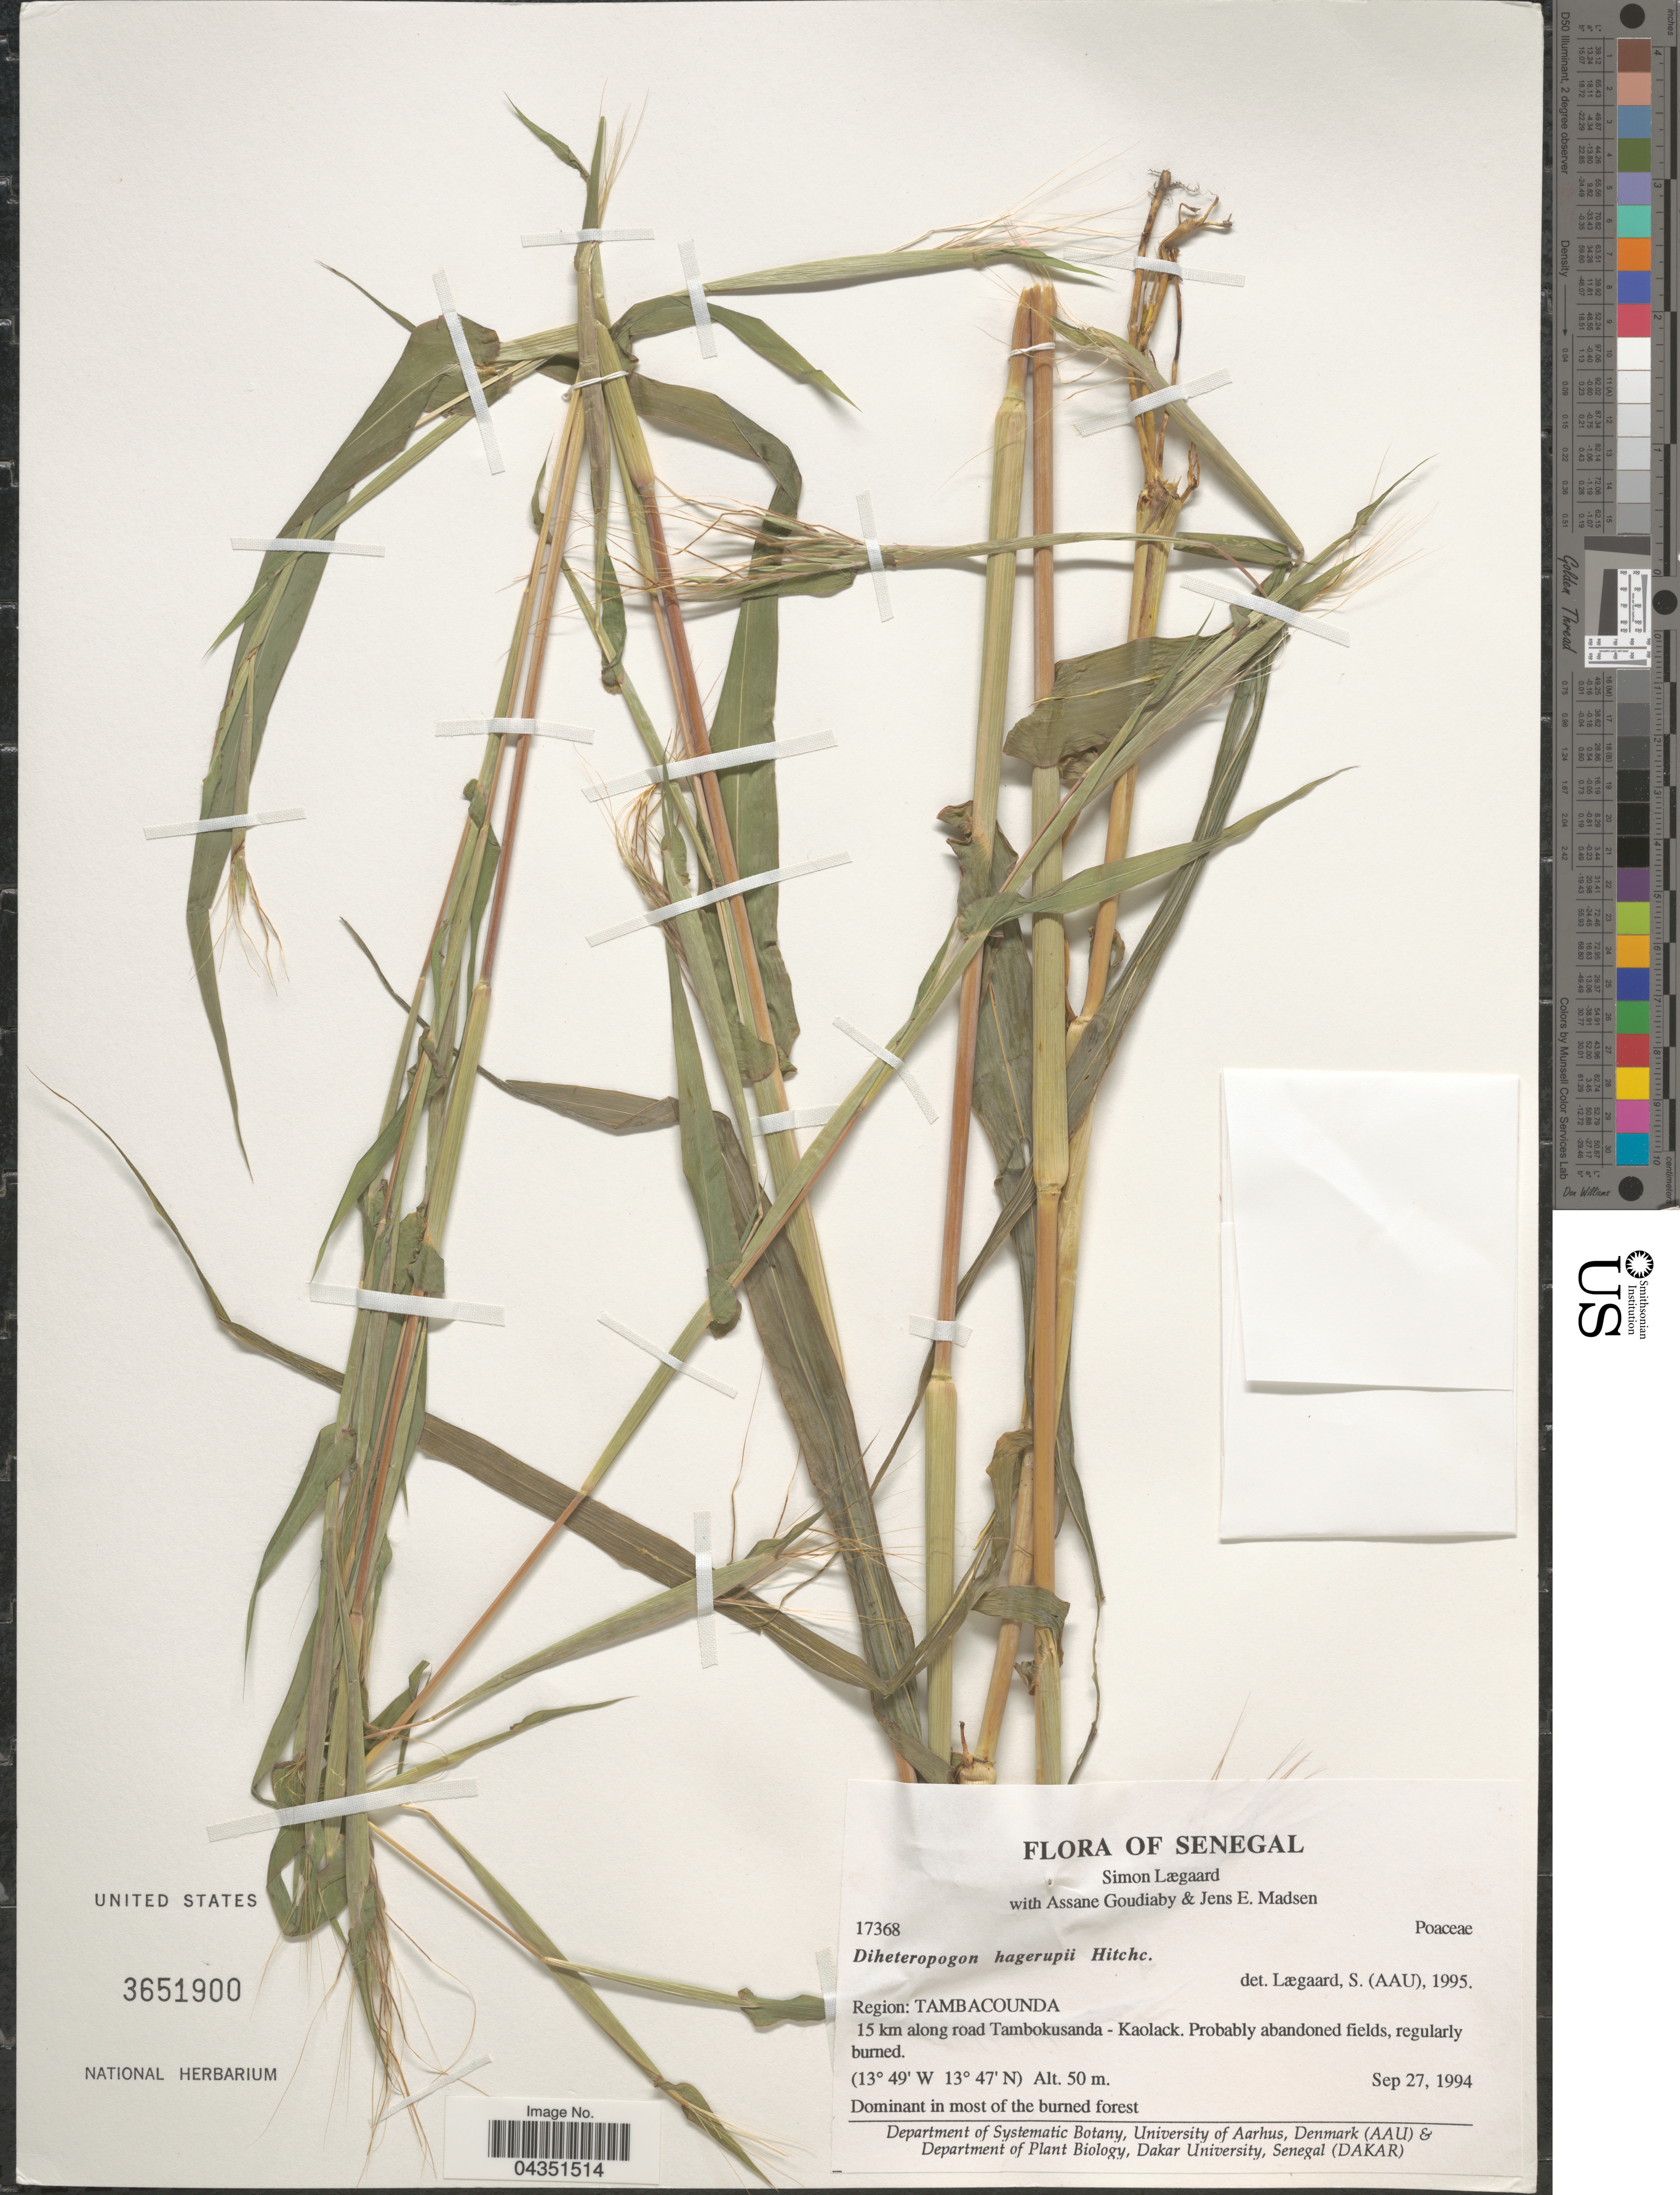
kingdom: Plantae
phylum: Tracheophyta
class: Liliopsida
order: Poales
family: Poaceae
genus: Diheteropogon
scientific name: Diheteropogon hagerupii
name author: Hitchc.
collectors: S. Lægaard, A. Goudiaby & J. E. Madsen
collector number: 17368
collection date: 1994-09-27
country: Senegal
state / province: Tambacounda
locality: Region: Tambacounda. 15 km along road Tambokusanda- Kaolack.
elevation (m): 50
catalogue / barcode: US 3651900